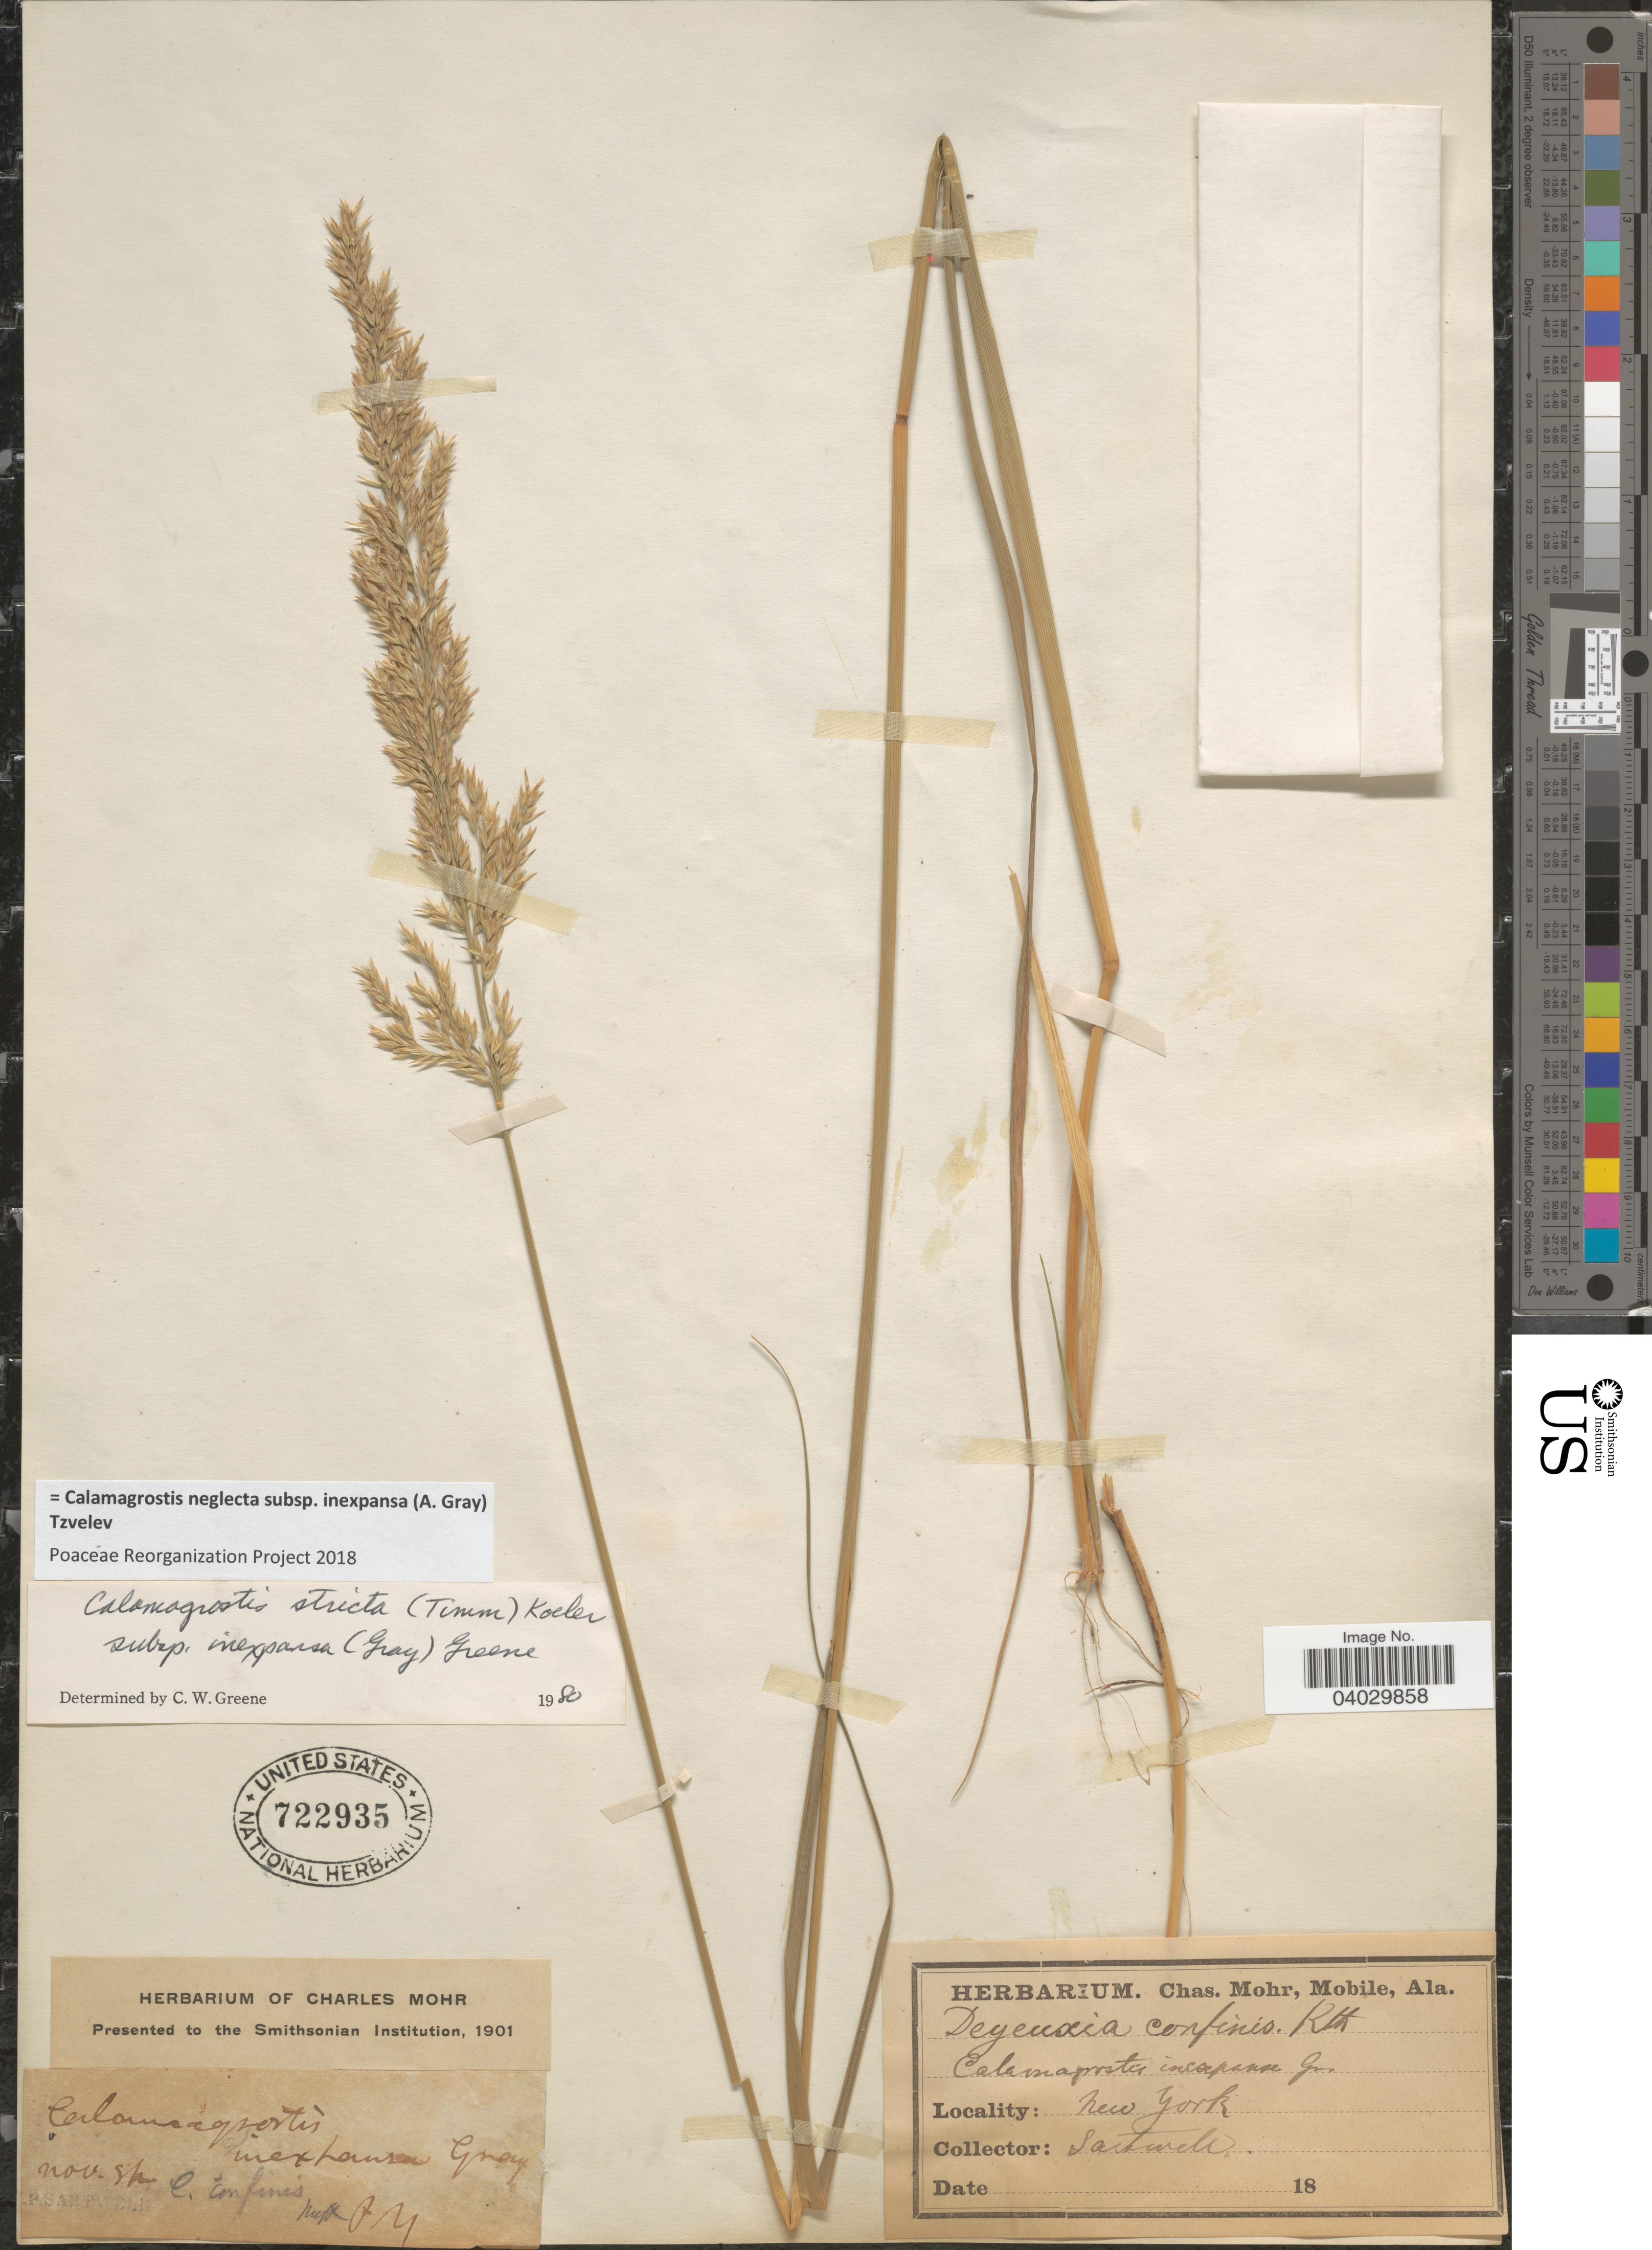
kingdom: Plantae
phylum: Tracheophyta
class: Liliopsida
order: Poales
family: Poaceae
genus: Calamagrostis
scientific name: Calamagrostis neglecta subsp. inexpansa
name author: (A. Gray) Tzvelev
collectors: Sartwell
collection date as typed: nov. 18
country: United States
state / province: New York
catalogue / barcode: US 722935